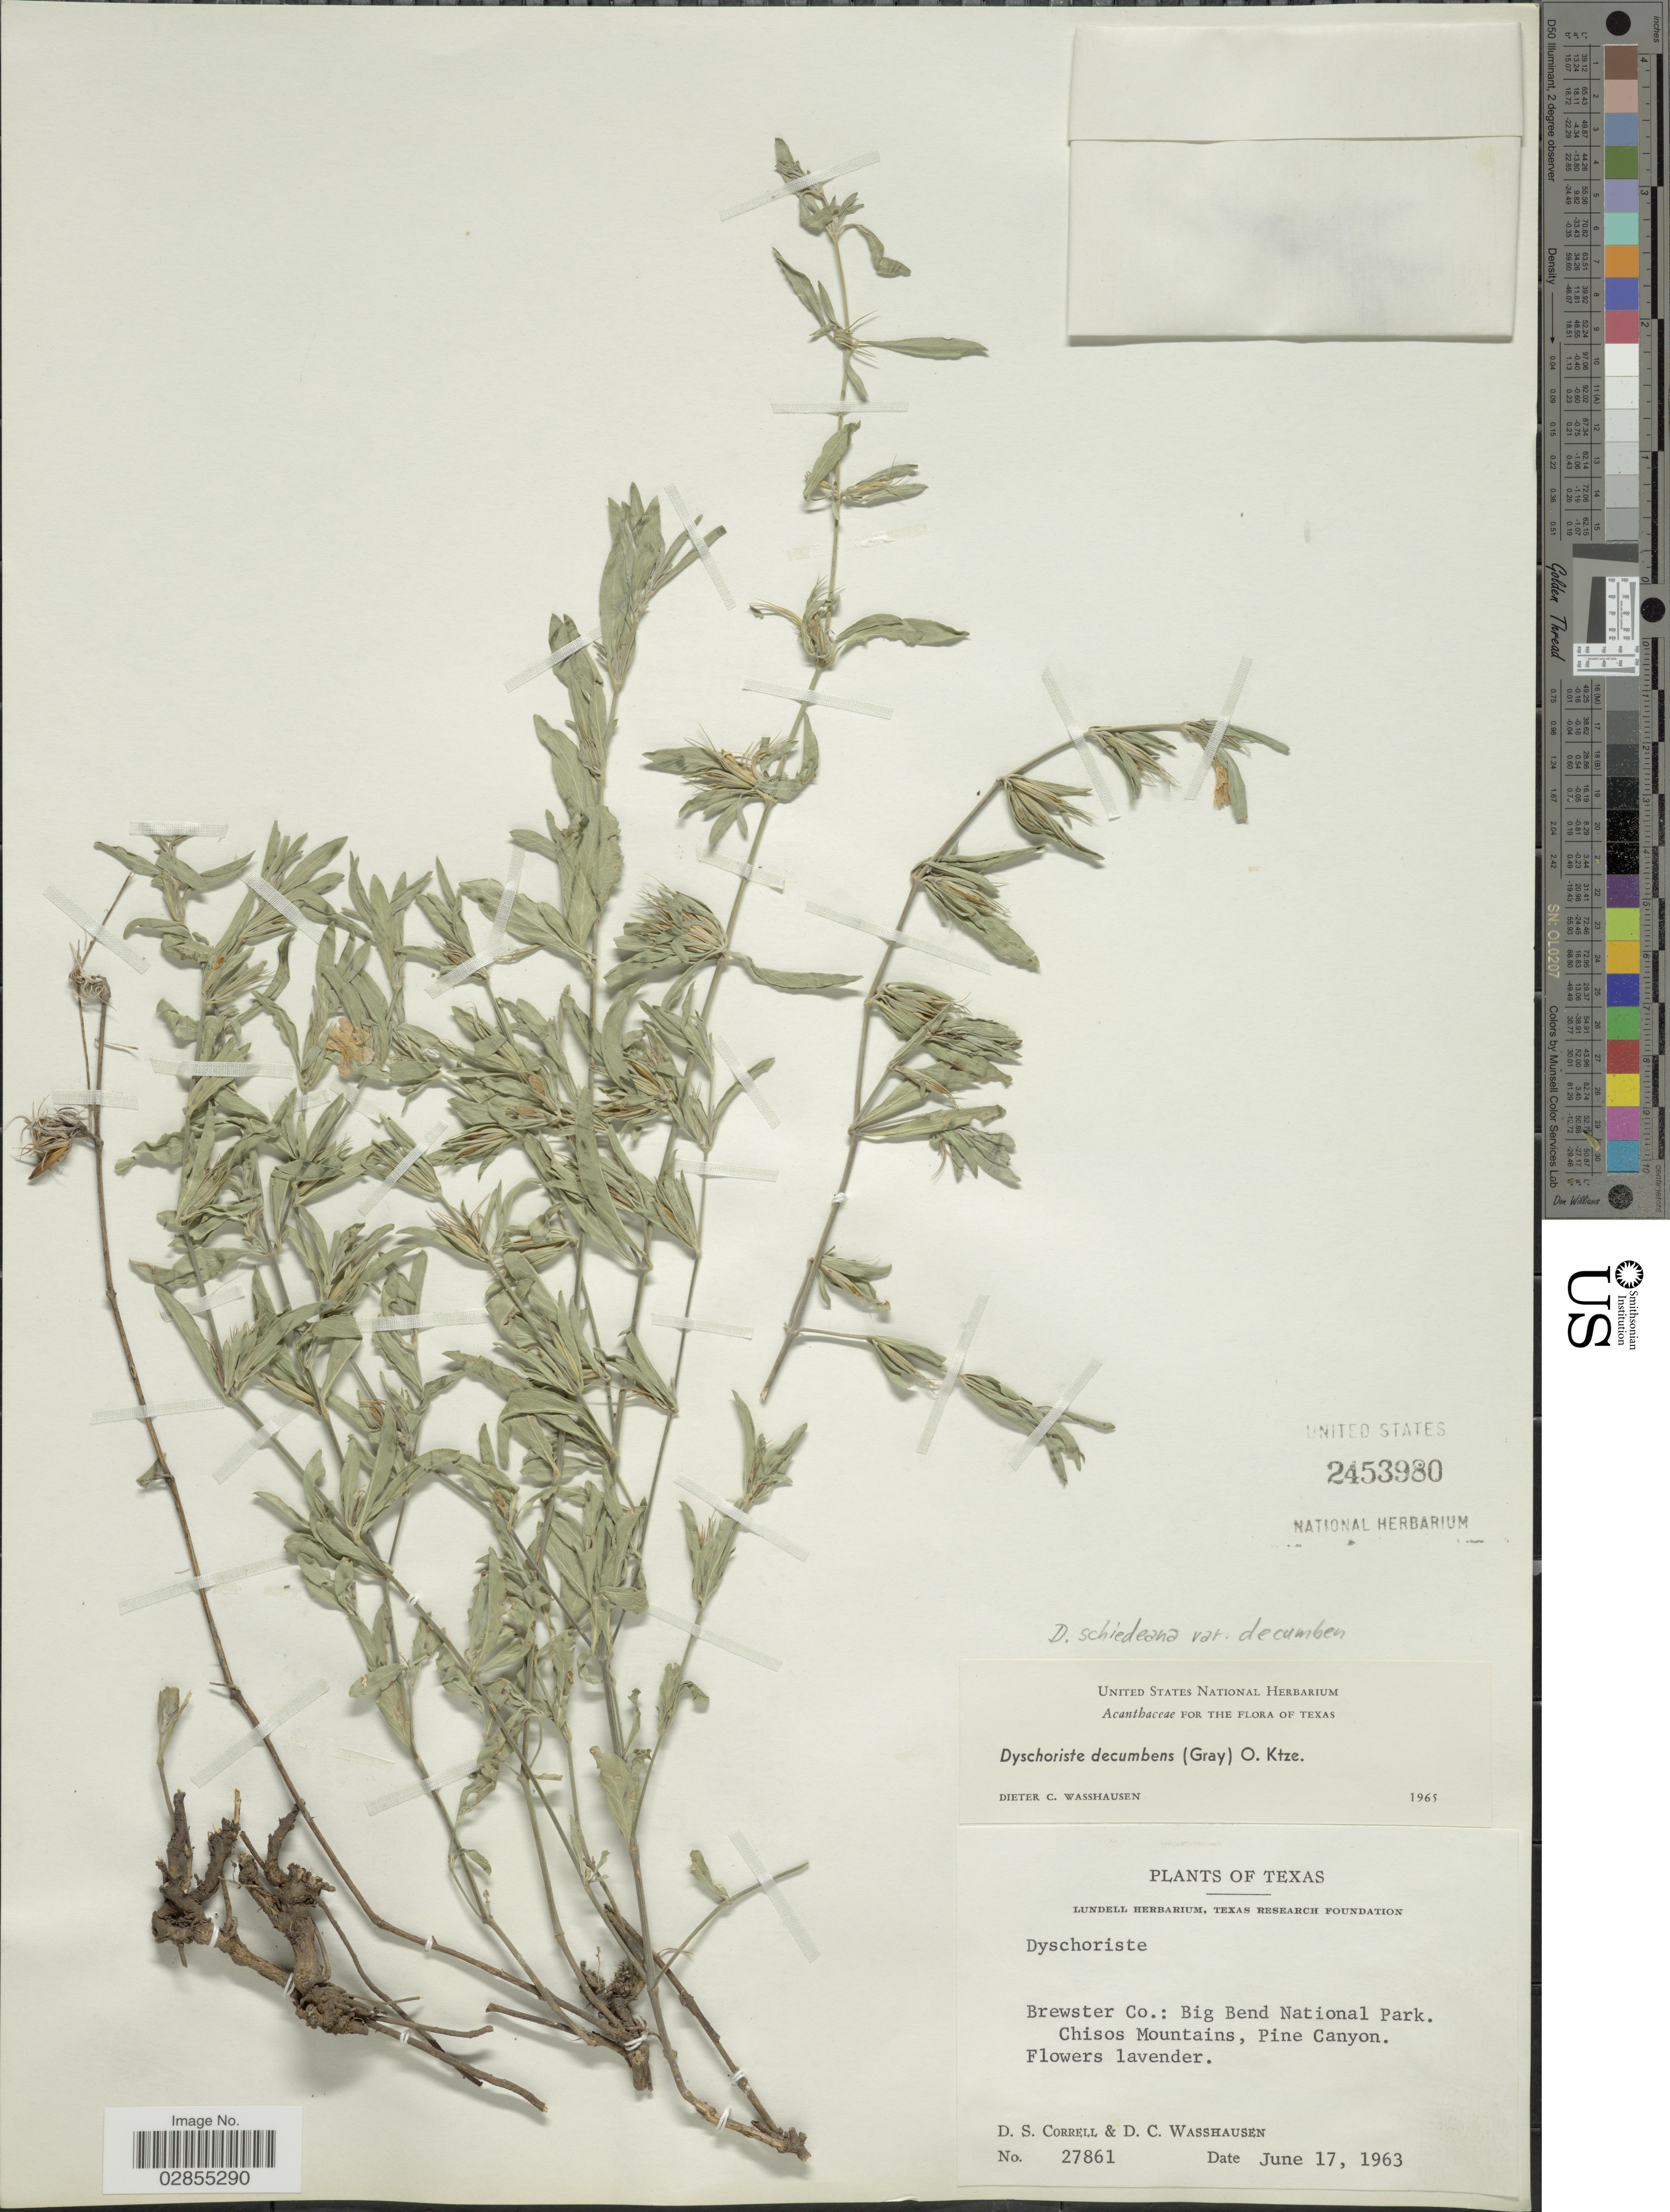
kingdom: Plantae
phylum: Tracheophyta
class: Magnoliopsida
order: Lamiales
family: Acanthaceae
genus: Dyschoriste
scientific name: Dyschoriste schiedeana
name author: (Nees) Kuntze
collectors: D. S. Correll & D. C. Wasshausen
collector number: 27861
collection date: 1963-06-17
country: United States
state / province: Texas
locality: Brewster Co.: Big Bend National Park. Chisos Mountains, Pine Canyon.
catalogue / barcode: US 2453980